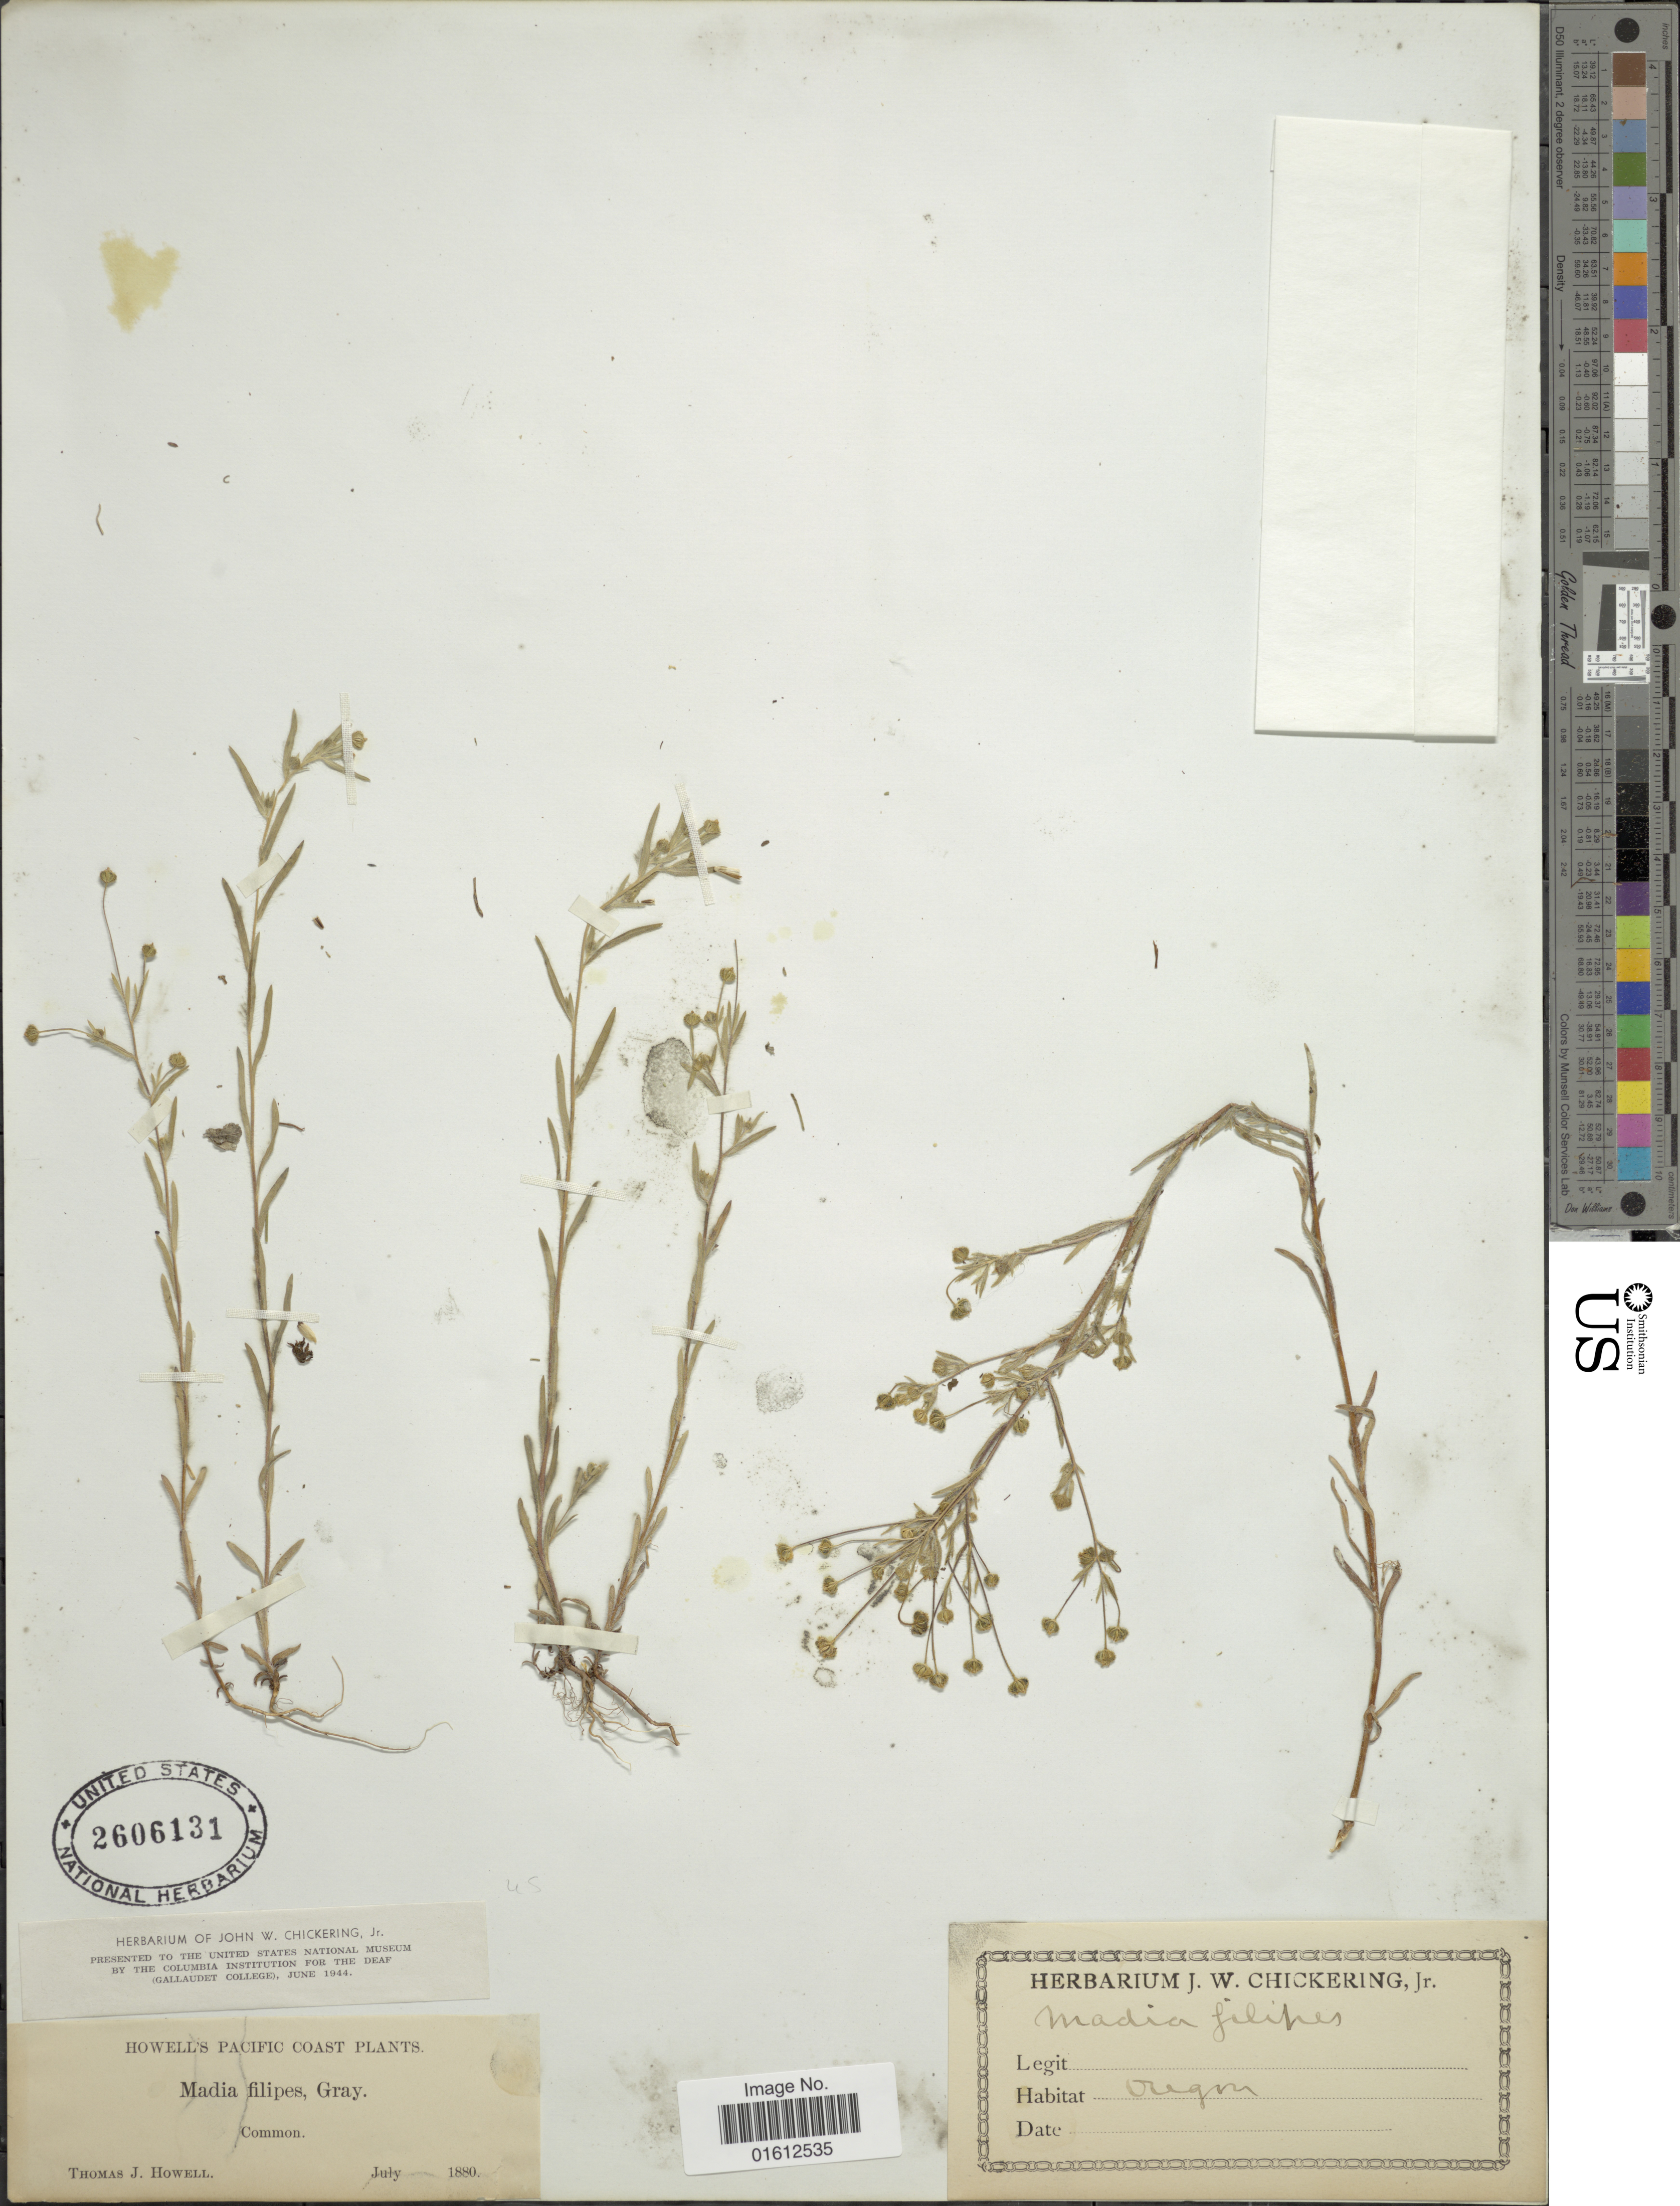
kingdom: Plantae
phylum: Tracheophyta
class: Magnoliopsida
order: Asterales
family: Asteraceae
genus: Madia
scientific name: Madia filipes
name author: A. Gray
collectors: T. J. Howell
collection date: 1880-07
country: United States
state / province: Oregon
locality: Howell's Pacific Coast.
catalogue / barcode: US 2606131